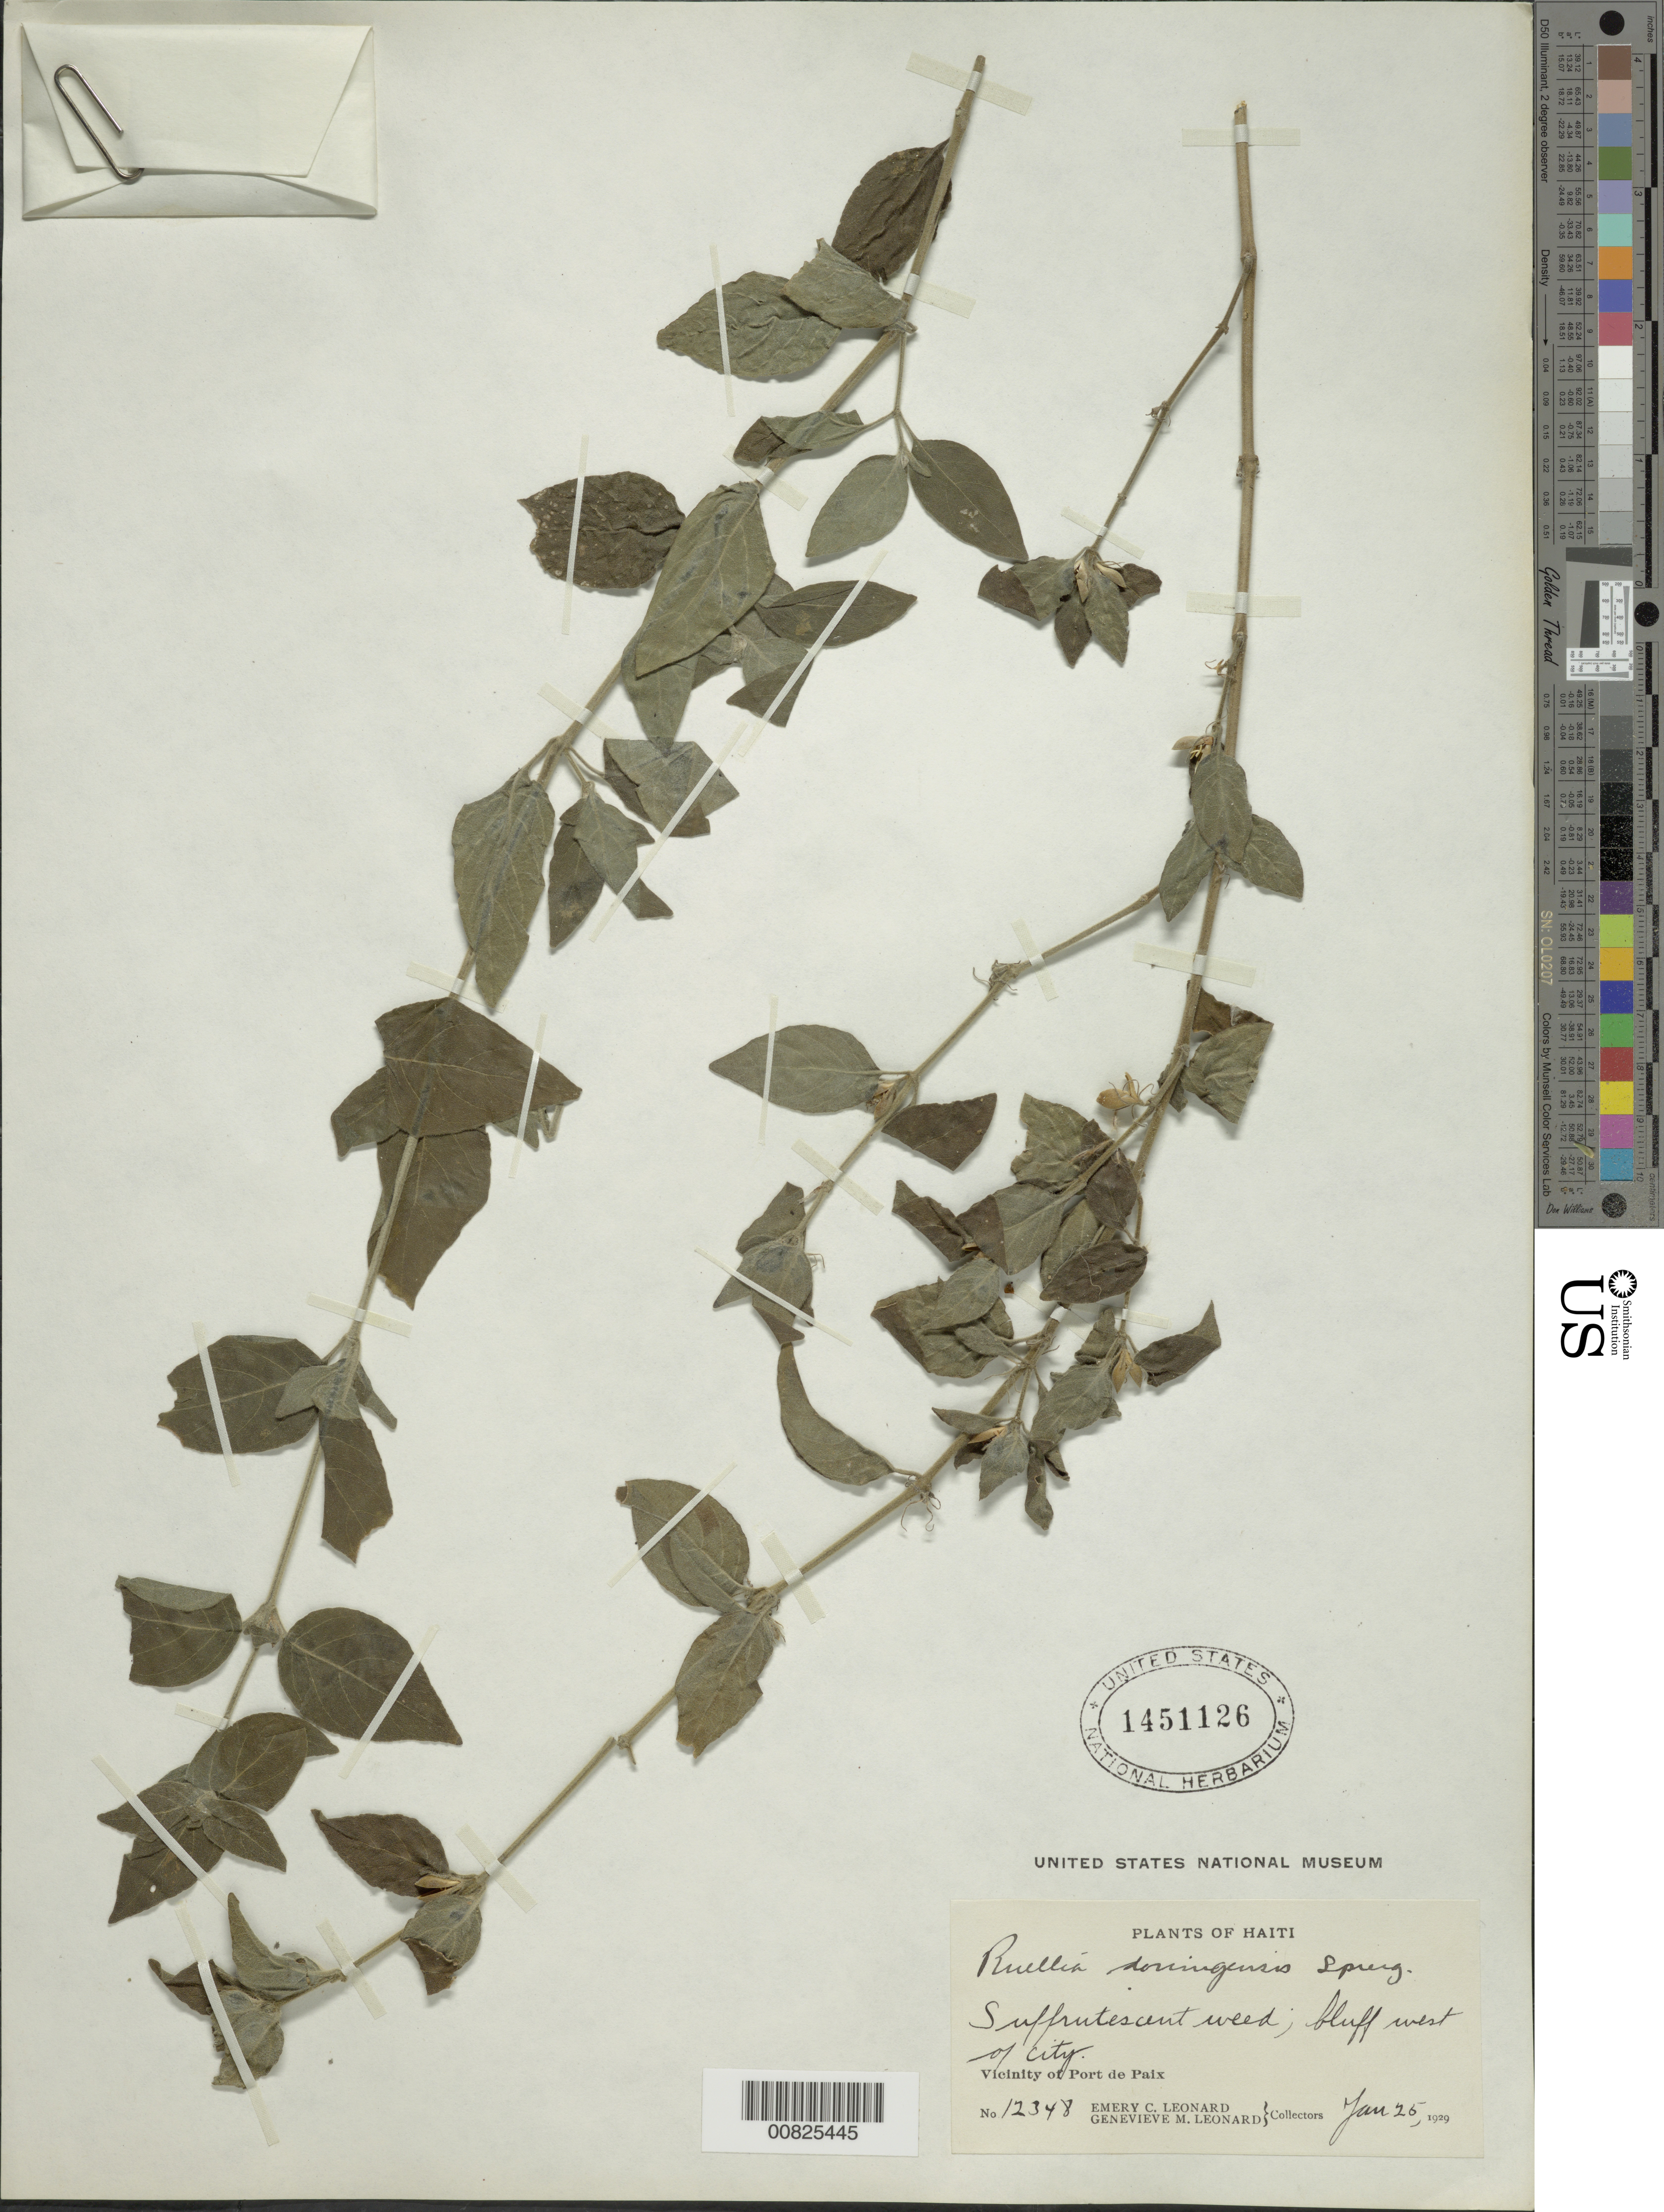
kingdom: Plantae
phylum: Tracheophyta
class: Magnoliopsida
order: Lamiales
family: Acanthaceae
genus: Ruellia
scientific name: Ruellia domingensis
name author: Spreng. ex Nees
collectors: E. C. Leonard & G. M. Leonard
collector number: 12348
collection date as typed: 25 Jan 1929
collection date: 1929-01-25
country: Haiti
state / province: Nord-Ouest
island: Hispaniola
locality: Vicinity of Port de Paix, W of city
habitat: On bluff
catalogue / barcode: US 1451126